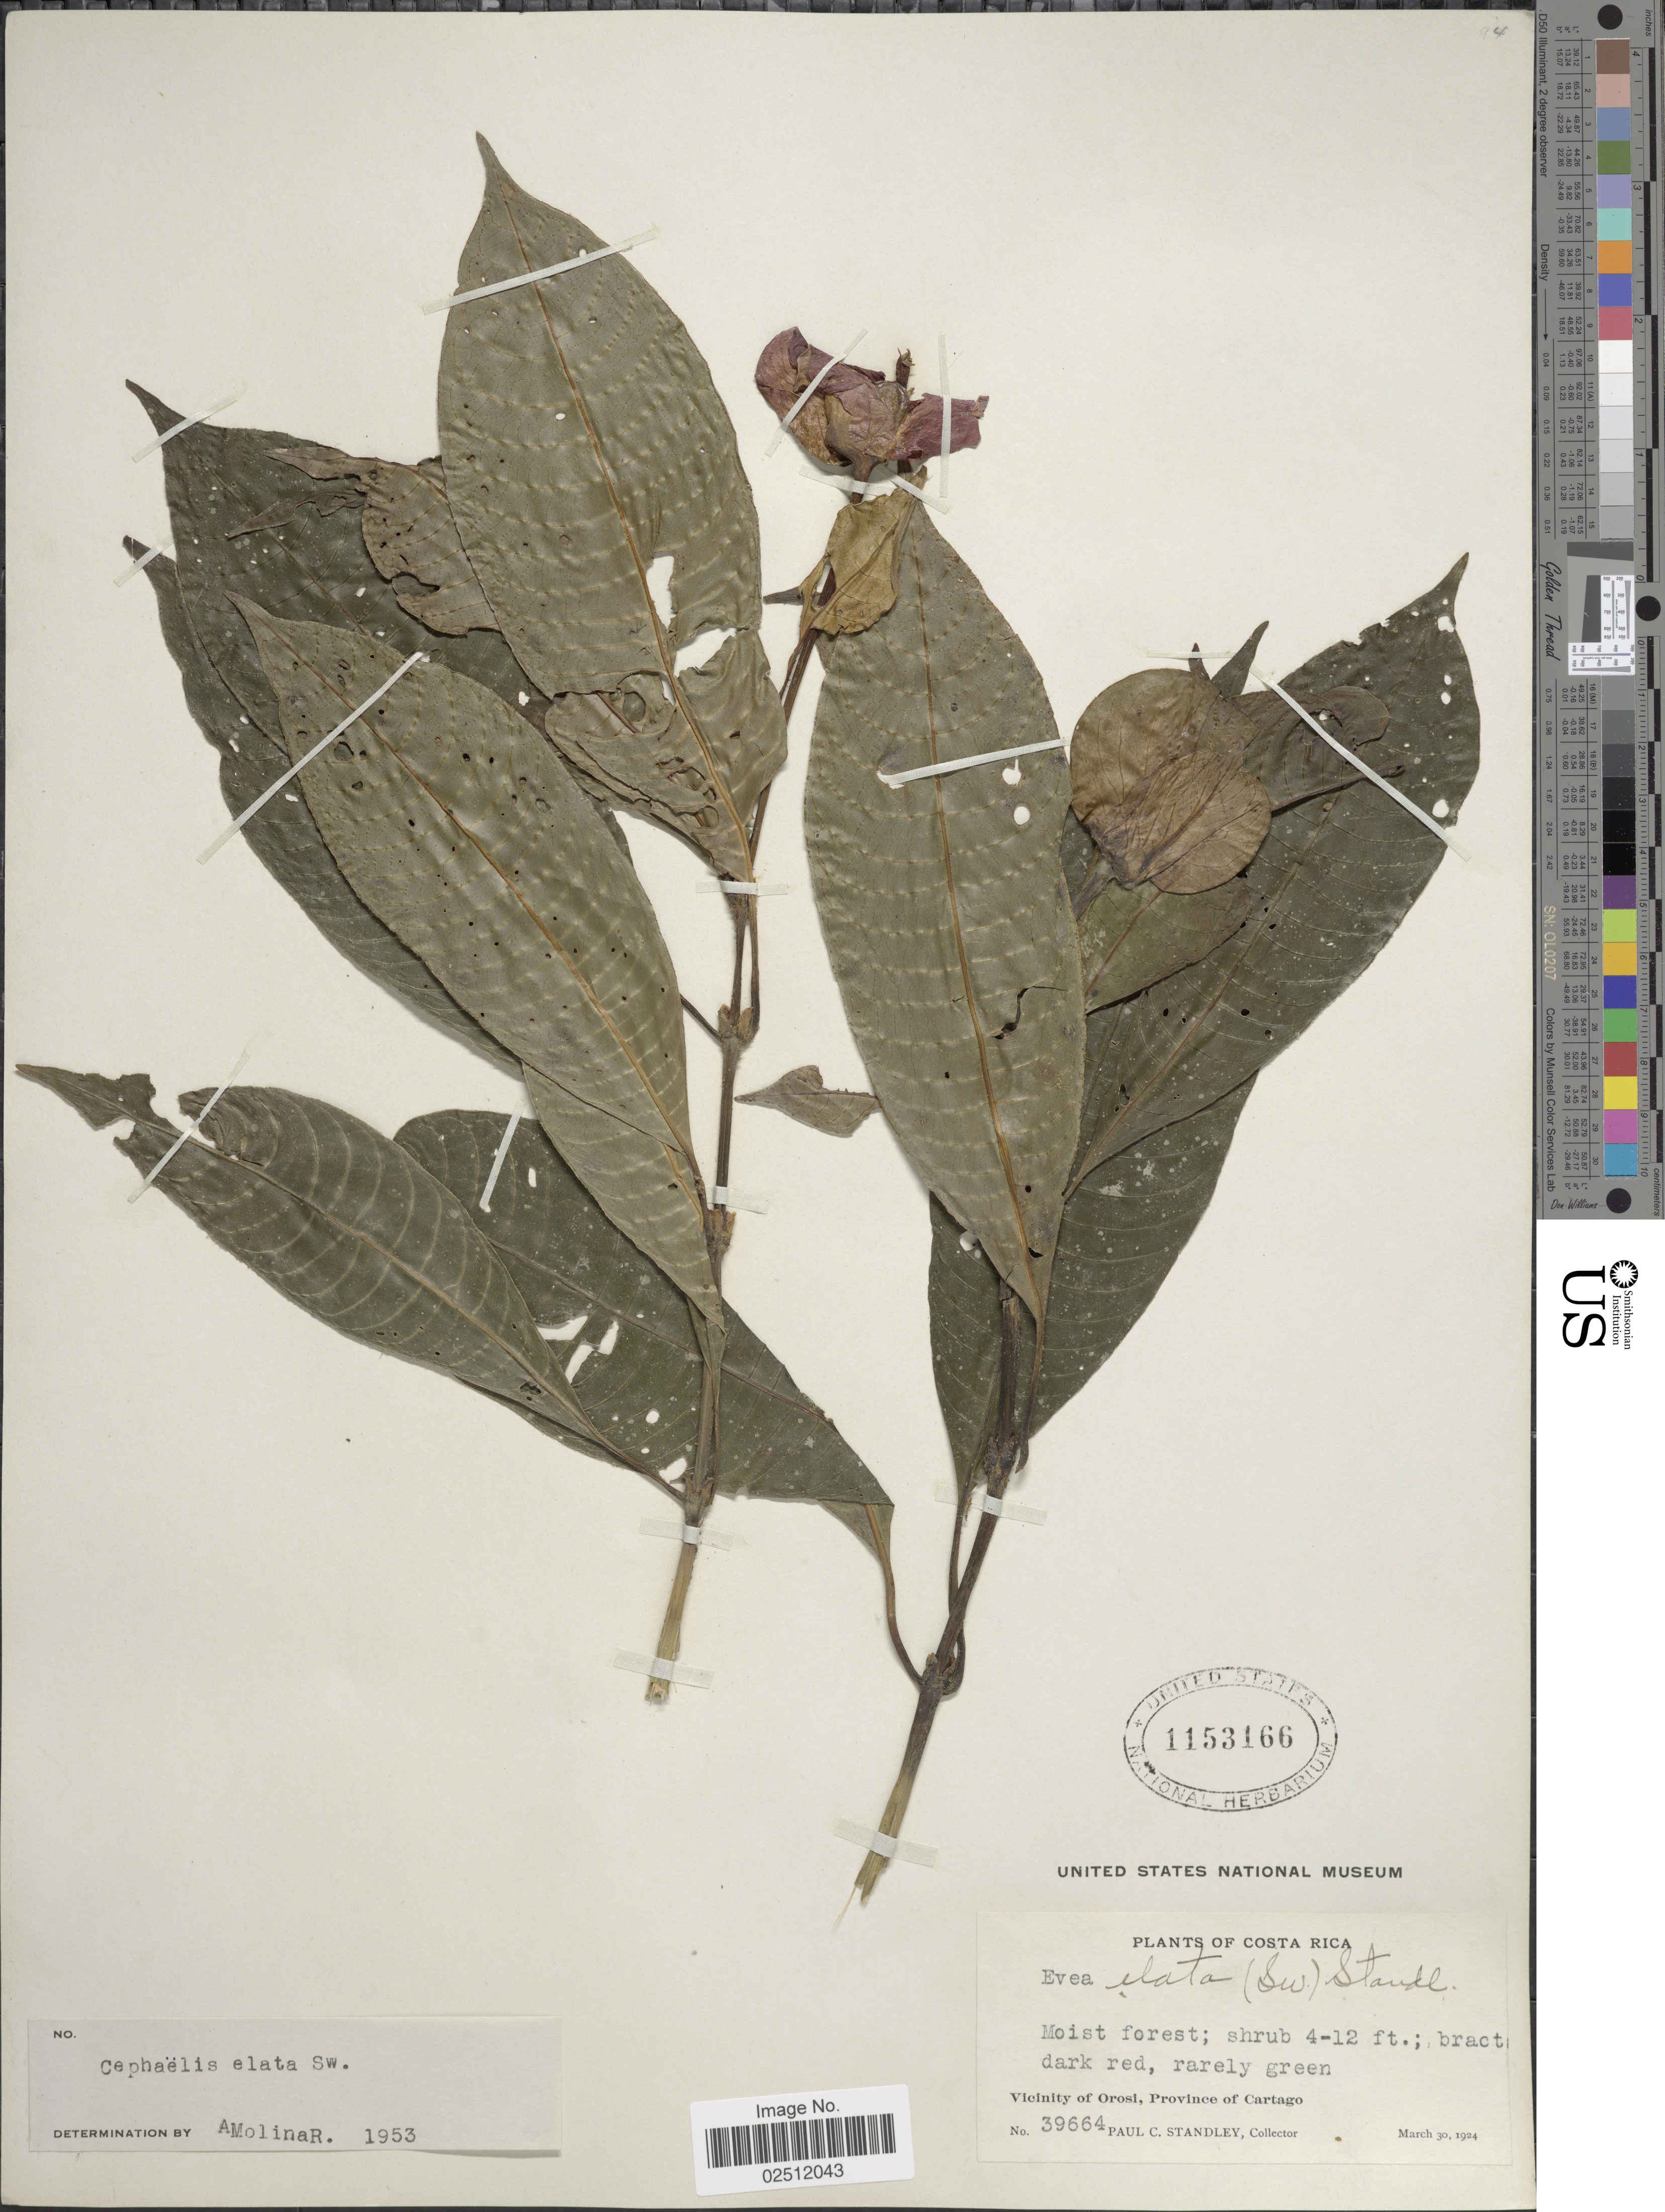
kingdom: Plantae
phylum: Tracheophyta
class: Magnoliopsida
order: Gentianales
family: Rubiaceae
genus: Psychotria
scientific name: Psychotria elata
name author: (Sw.) Hammel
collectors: P. C. Standley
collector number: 39664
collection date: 1924-03-30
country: Costa Rica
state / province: Cartago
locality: Moist forest, Vicinity of Orosi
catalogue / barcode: US 1153166